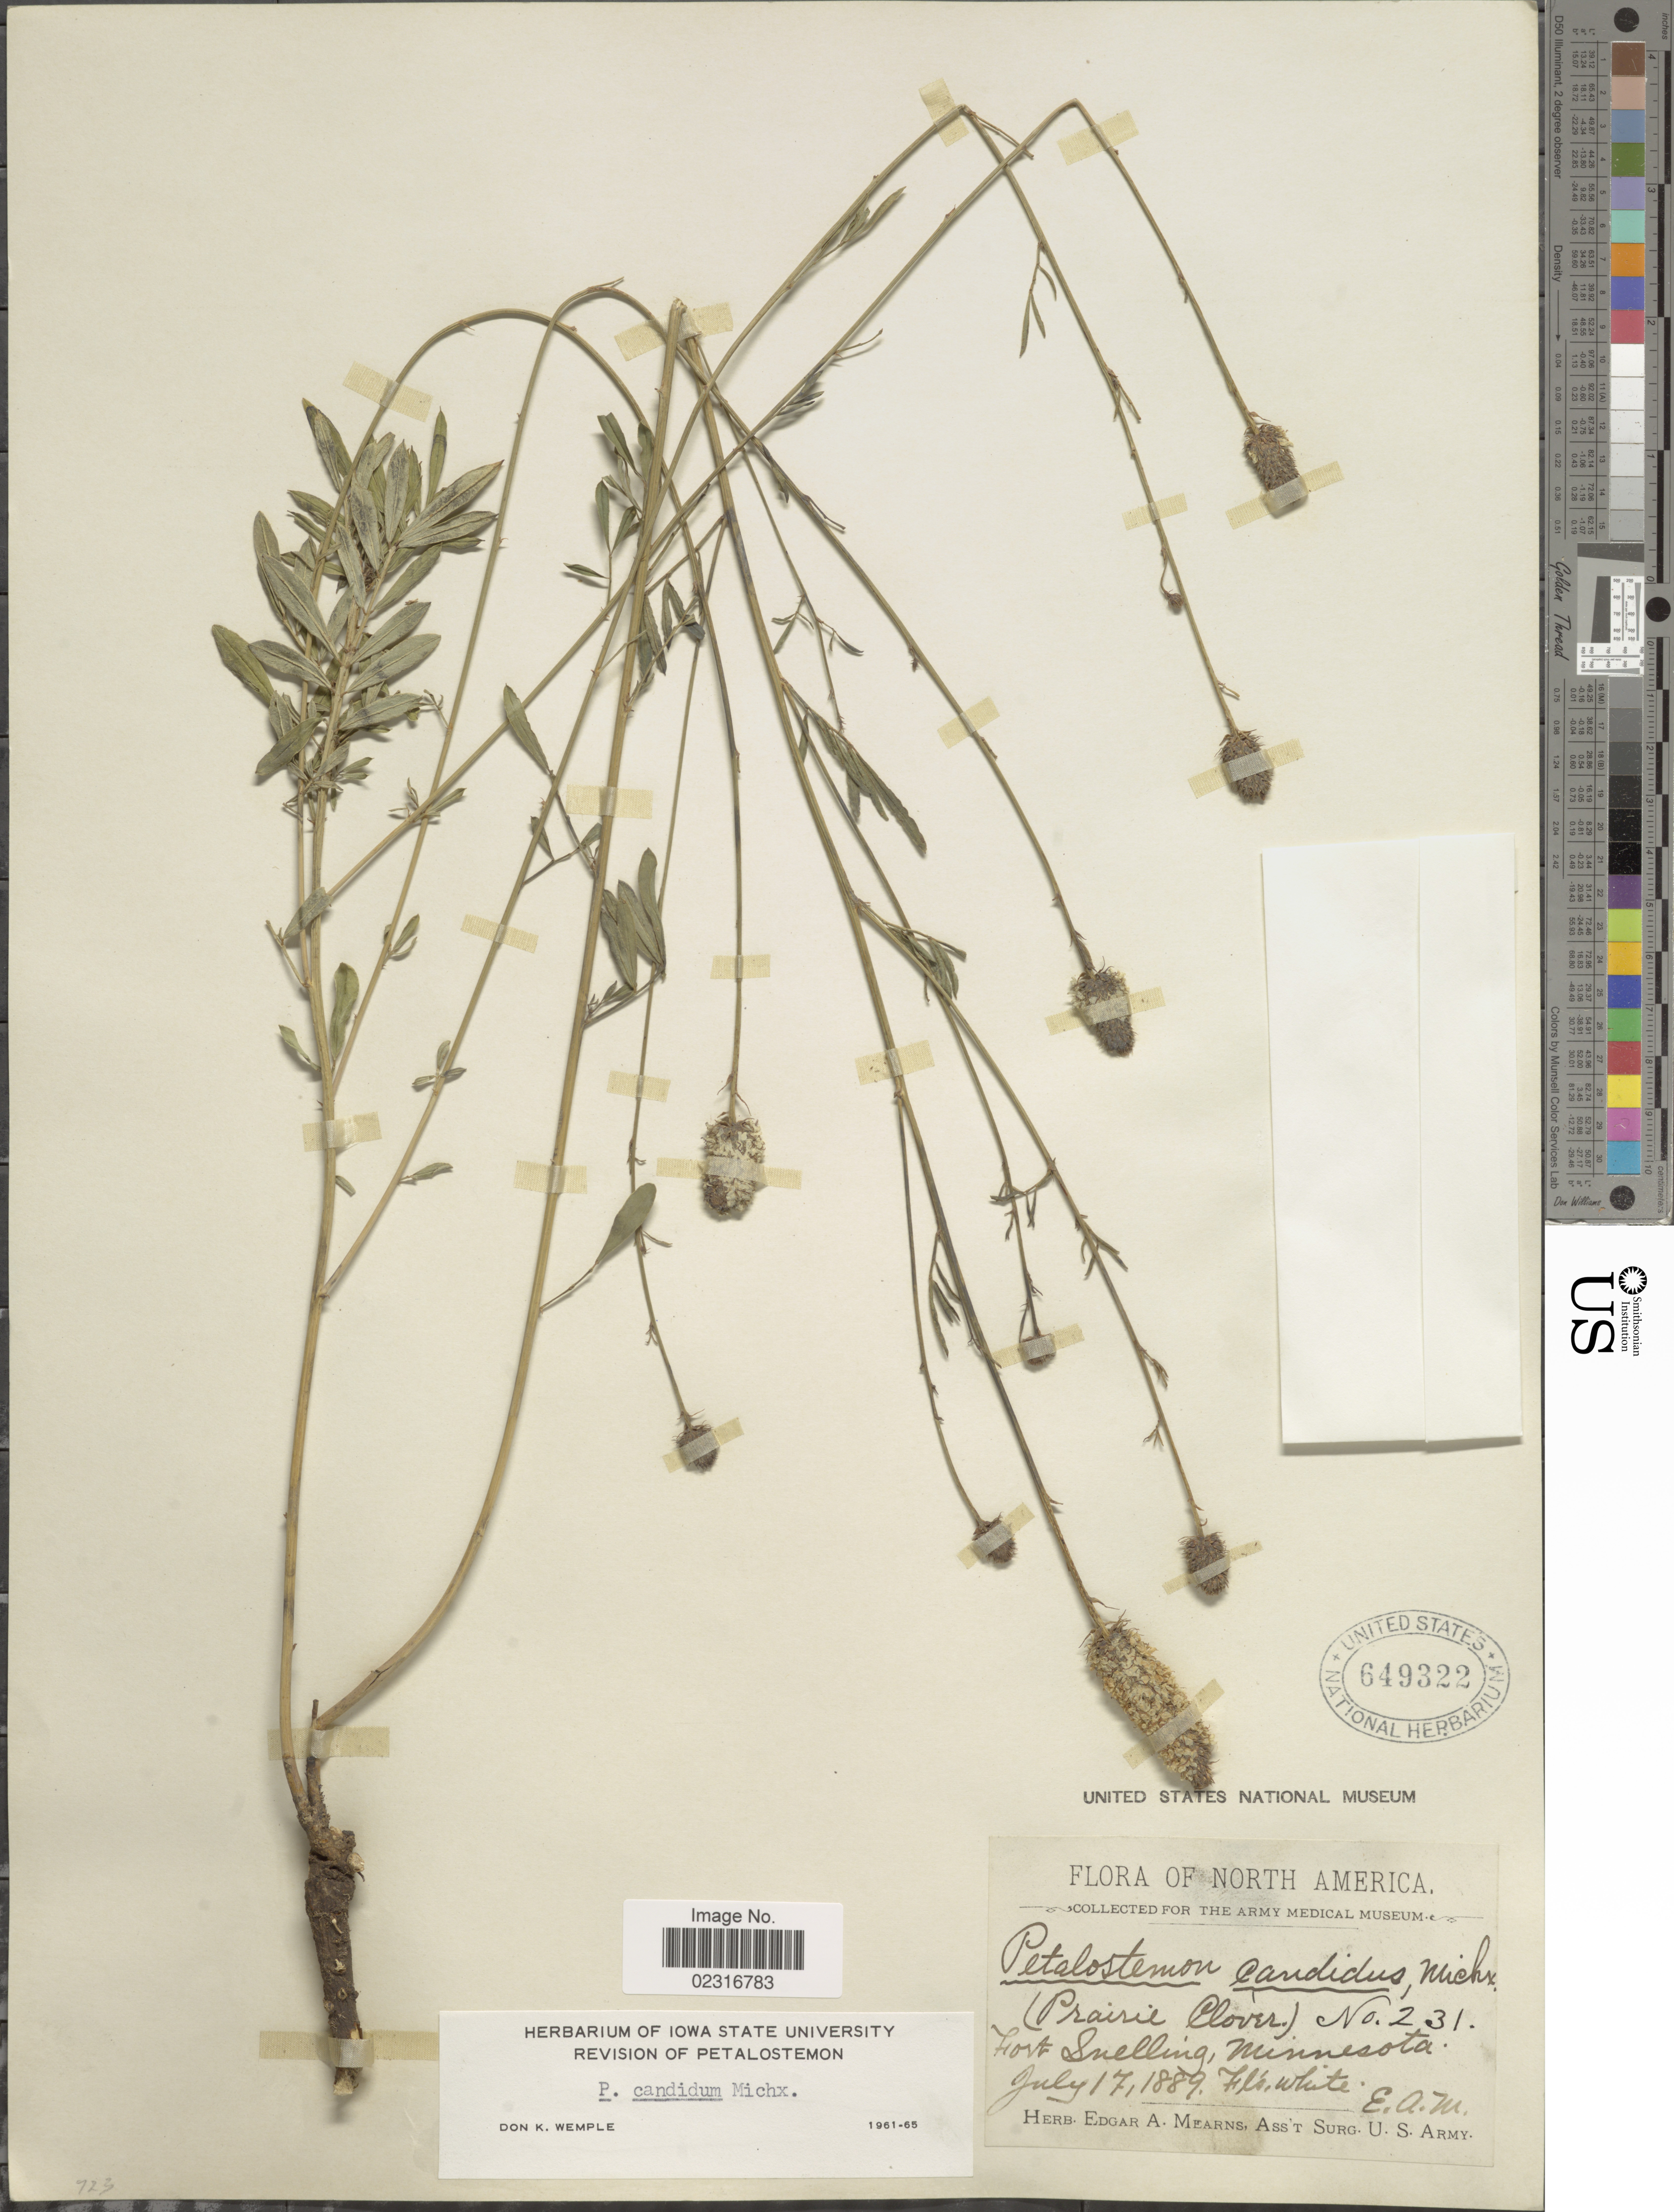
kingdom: Plantae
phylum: Tracheophyta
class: Magnoliopsida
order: Fabales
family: Fabaceae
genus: Dalea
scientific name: Dalea candida var. candida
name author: Michx. ex Willd.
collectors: E. A. Mearns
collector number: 231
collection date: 1889-07-17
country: United States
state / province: Minnesota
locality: Fort Snelling.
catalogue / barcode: US 649322